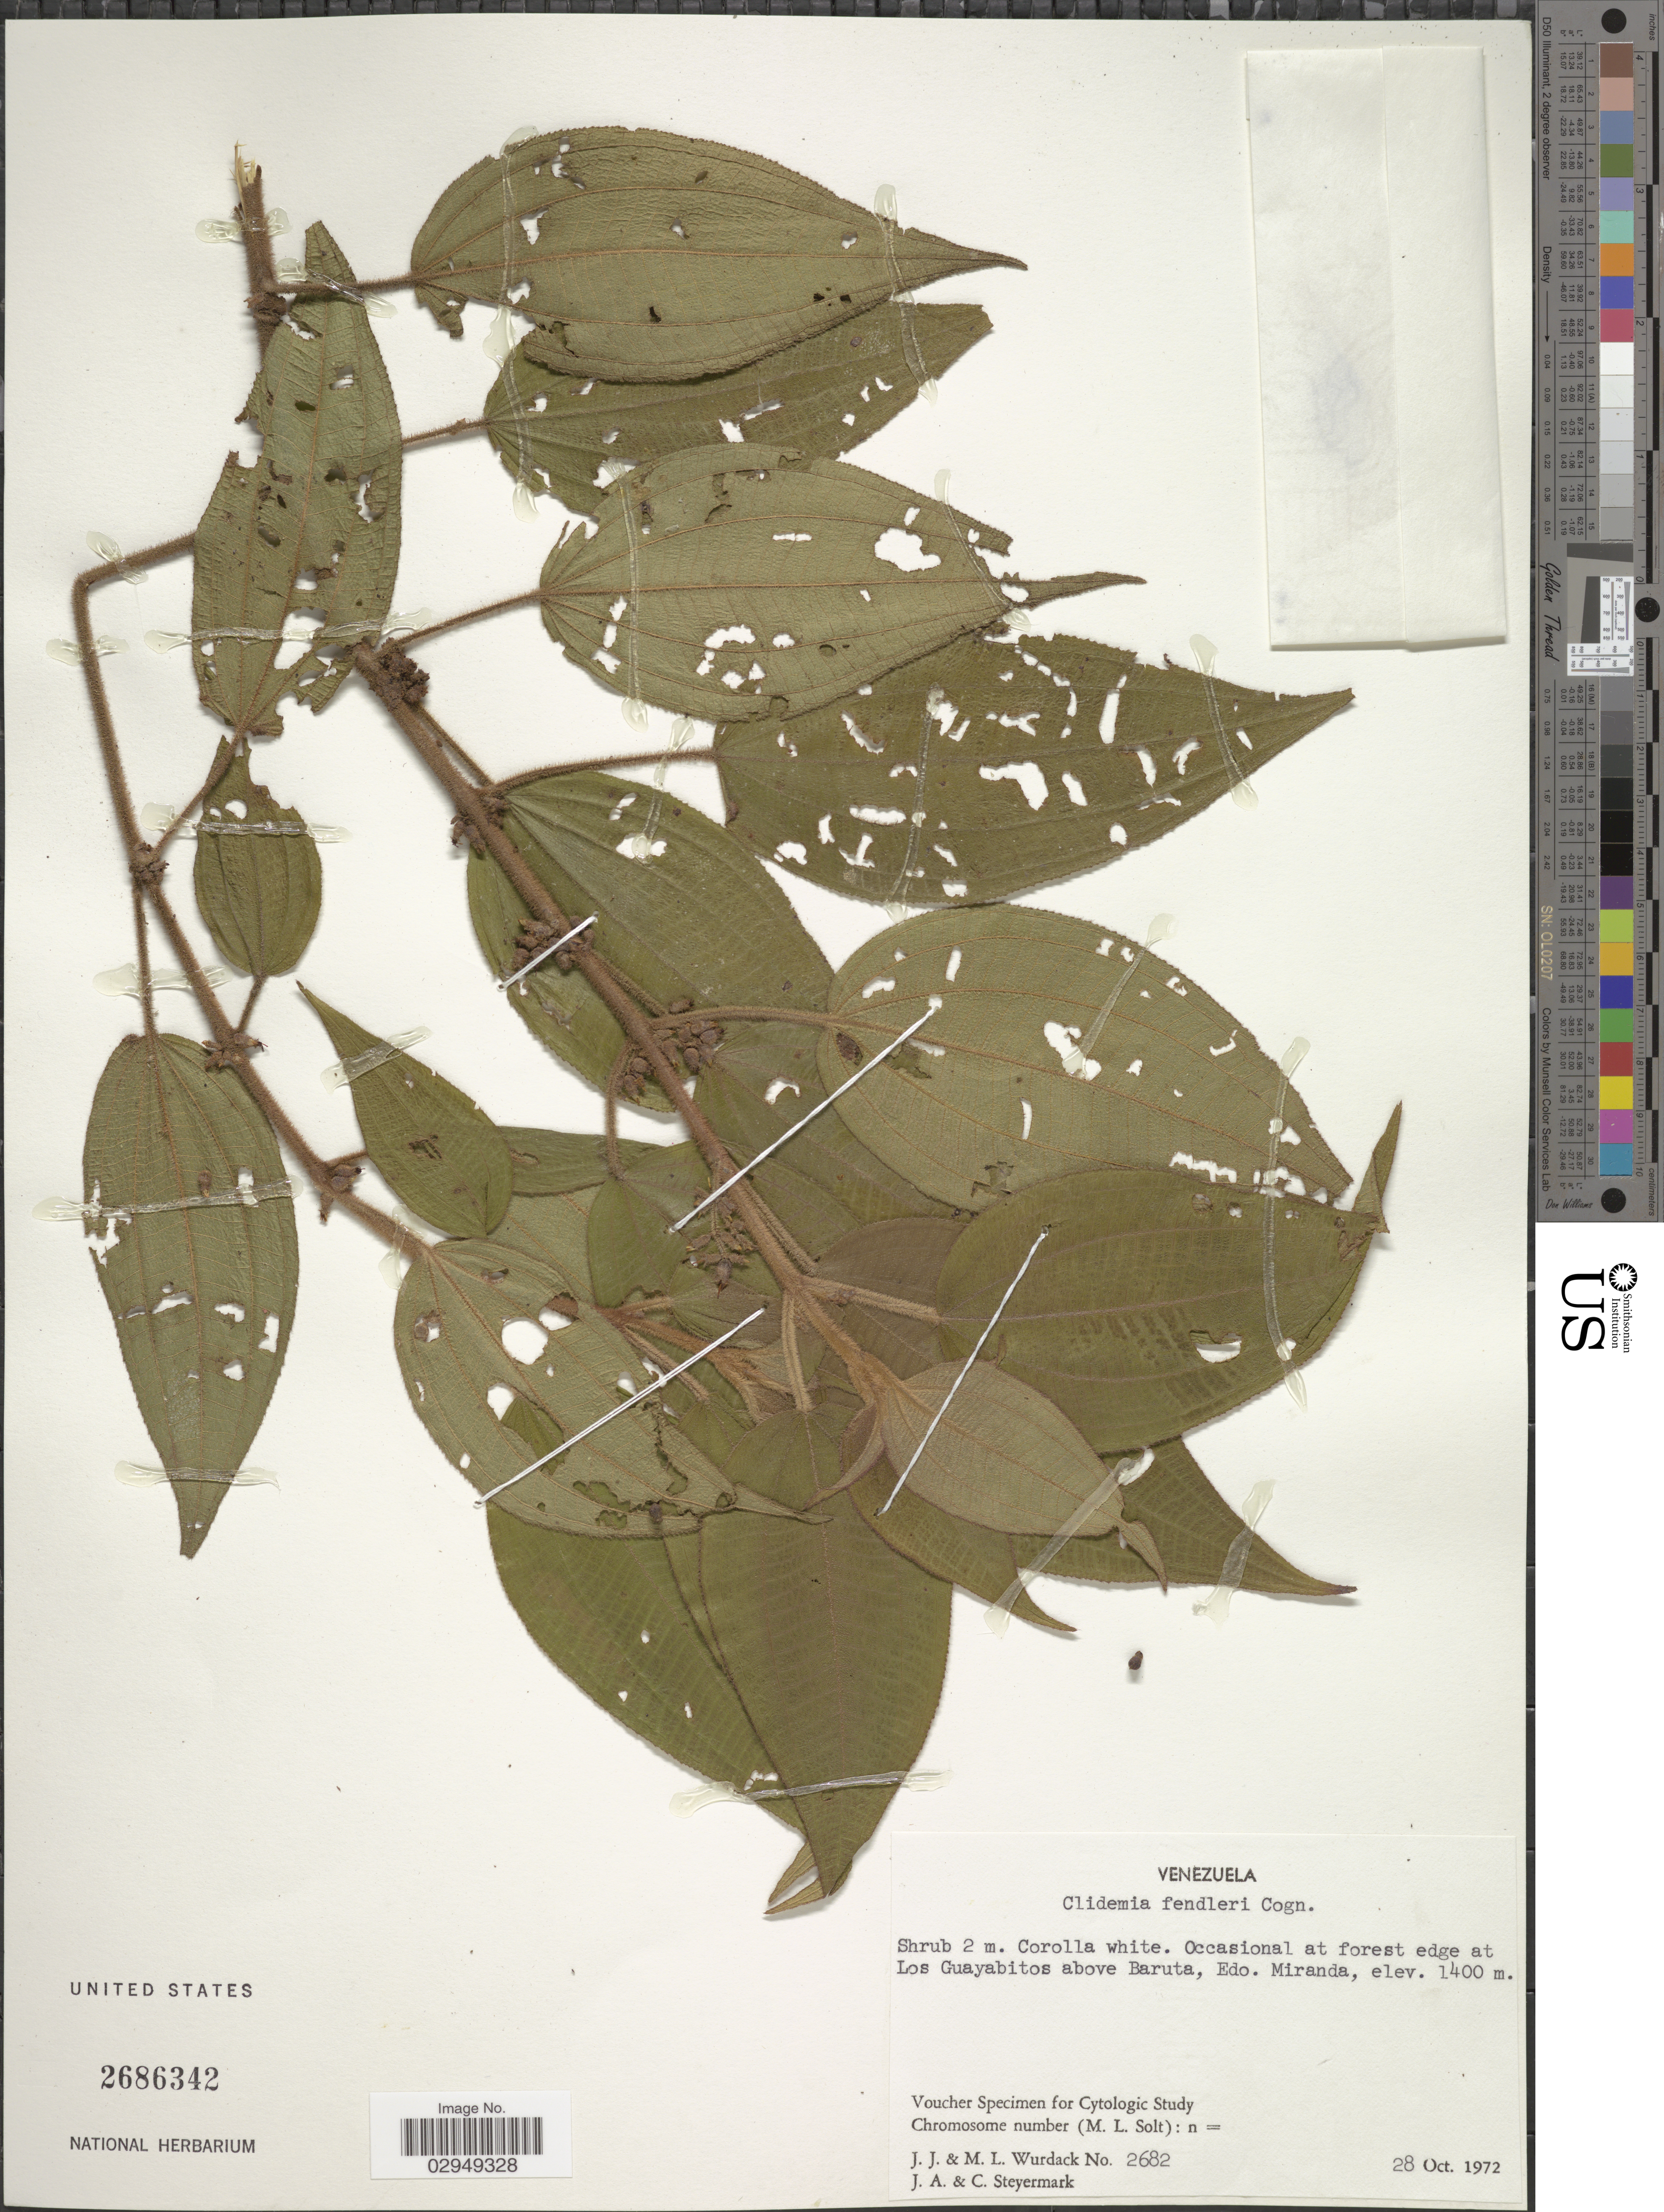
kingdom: Plantae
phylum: Tracheophyta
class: Magnoliopsida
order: Myrtales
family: Melastomataceae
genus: Clidemia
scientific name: Clidemia fendleri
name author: Cogn. in A. DC.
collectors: J. J. Wurdack, M. L. Wurdack, J. Steyermark & C. Steyermark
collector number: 2682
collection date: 1972-10-28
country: Venezuela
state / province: Miranda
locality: Occasional at forest edge at Los Guayabitos above Baruta, Edo. Miranda.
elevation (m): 1400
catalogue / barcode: US 2686342